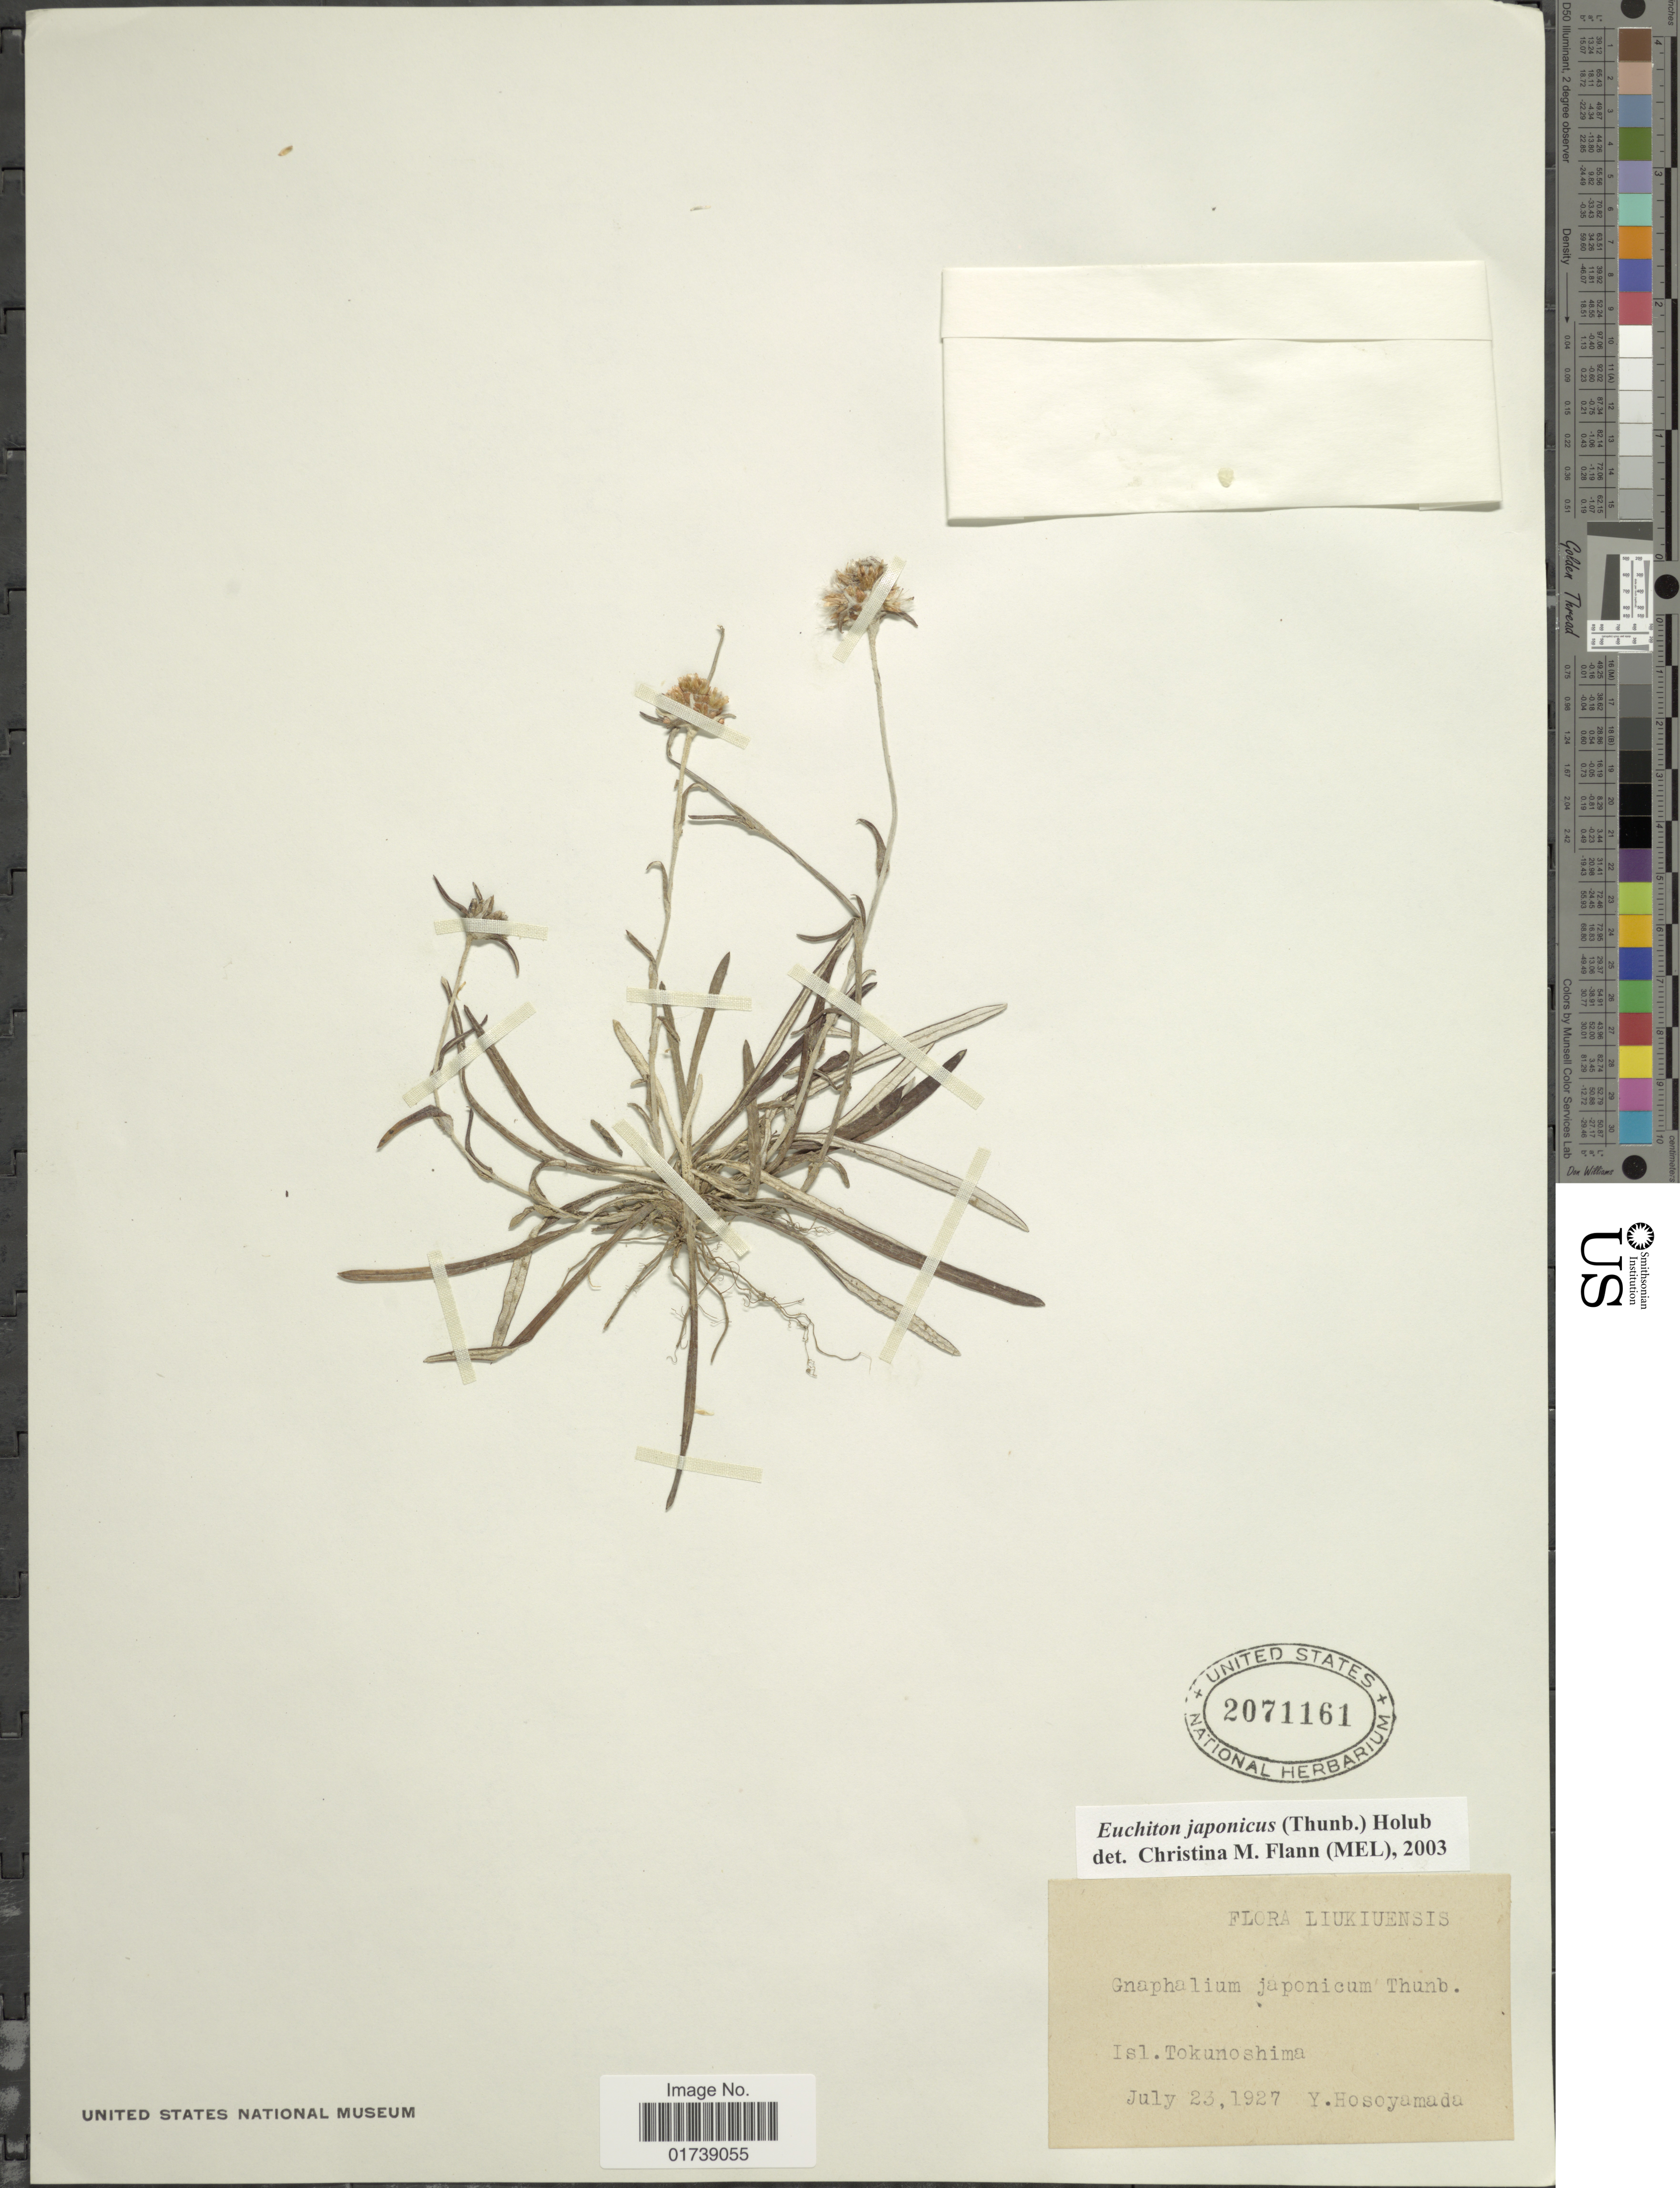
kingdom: Plantae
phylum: Tracheophyta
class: Magnoliopsida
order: Asterales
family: Asteraceae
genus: Euchiton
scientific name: Euchiton japonicus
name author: (Thunb.) Anderb.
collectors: Y. Hosoyamada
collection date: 1927-07-23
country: Japan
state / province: Okinawa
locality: Liukiuensis, Isl. Tokunoshima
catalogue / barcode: US 2071161